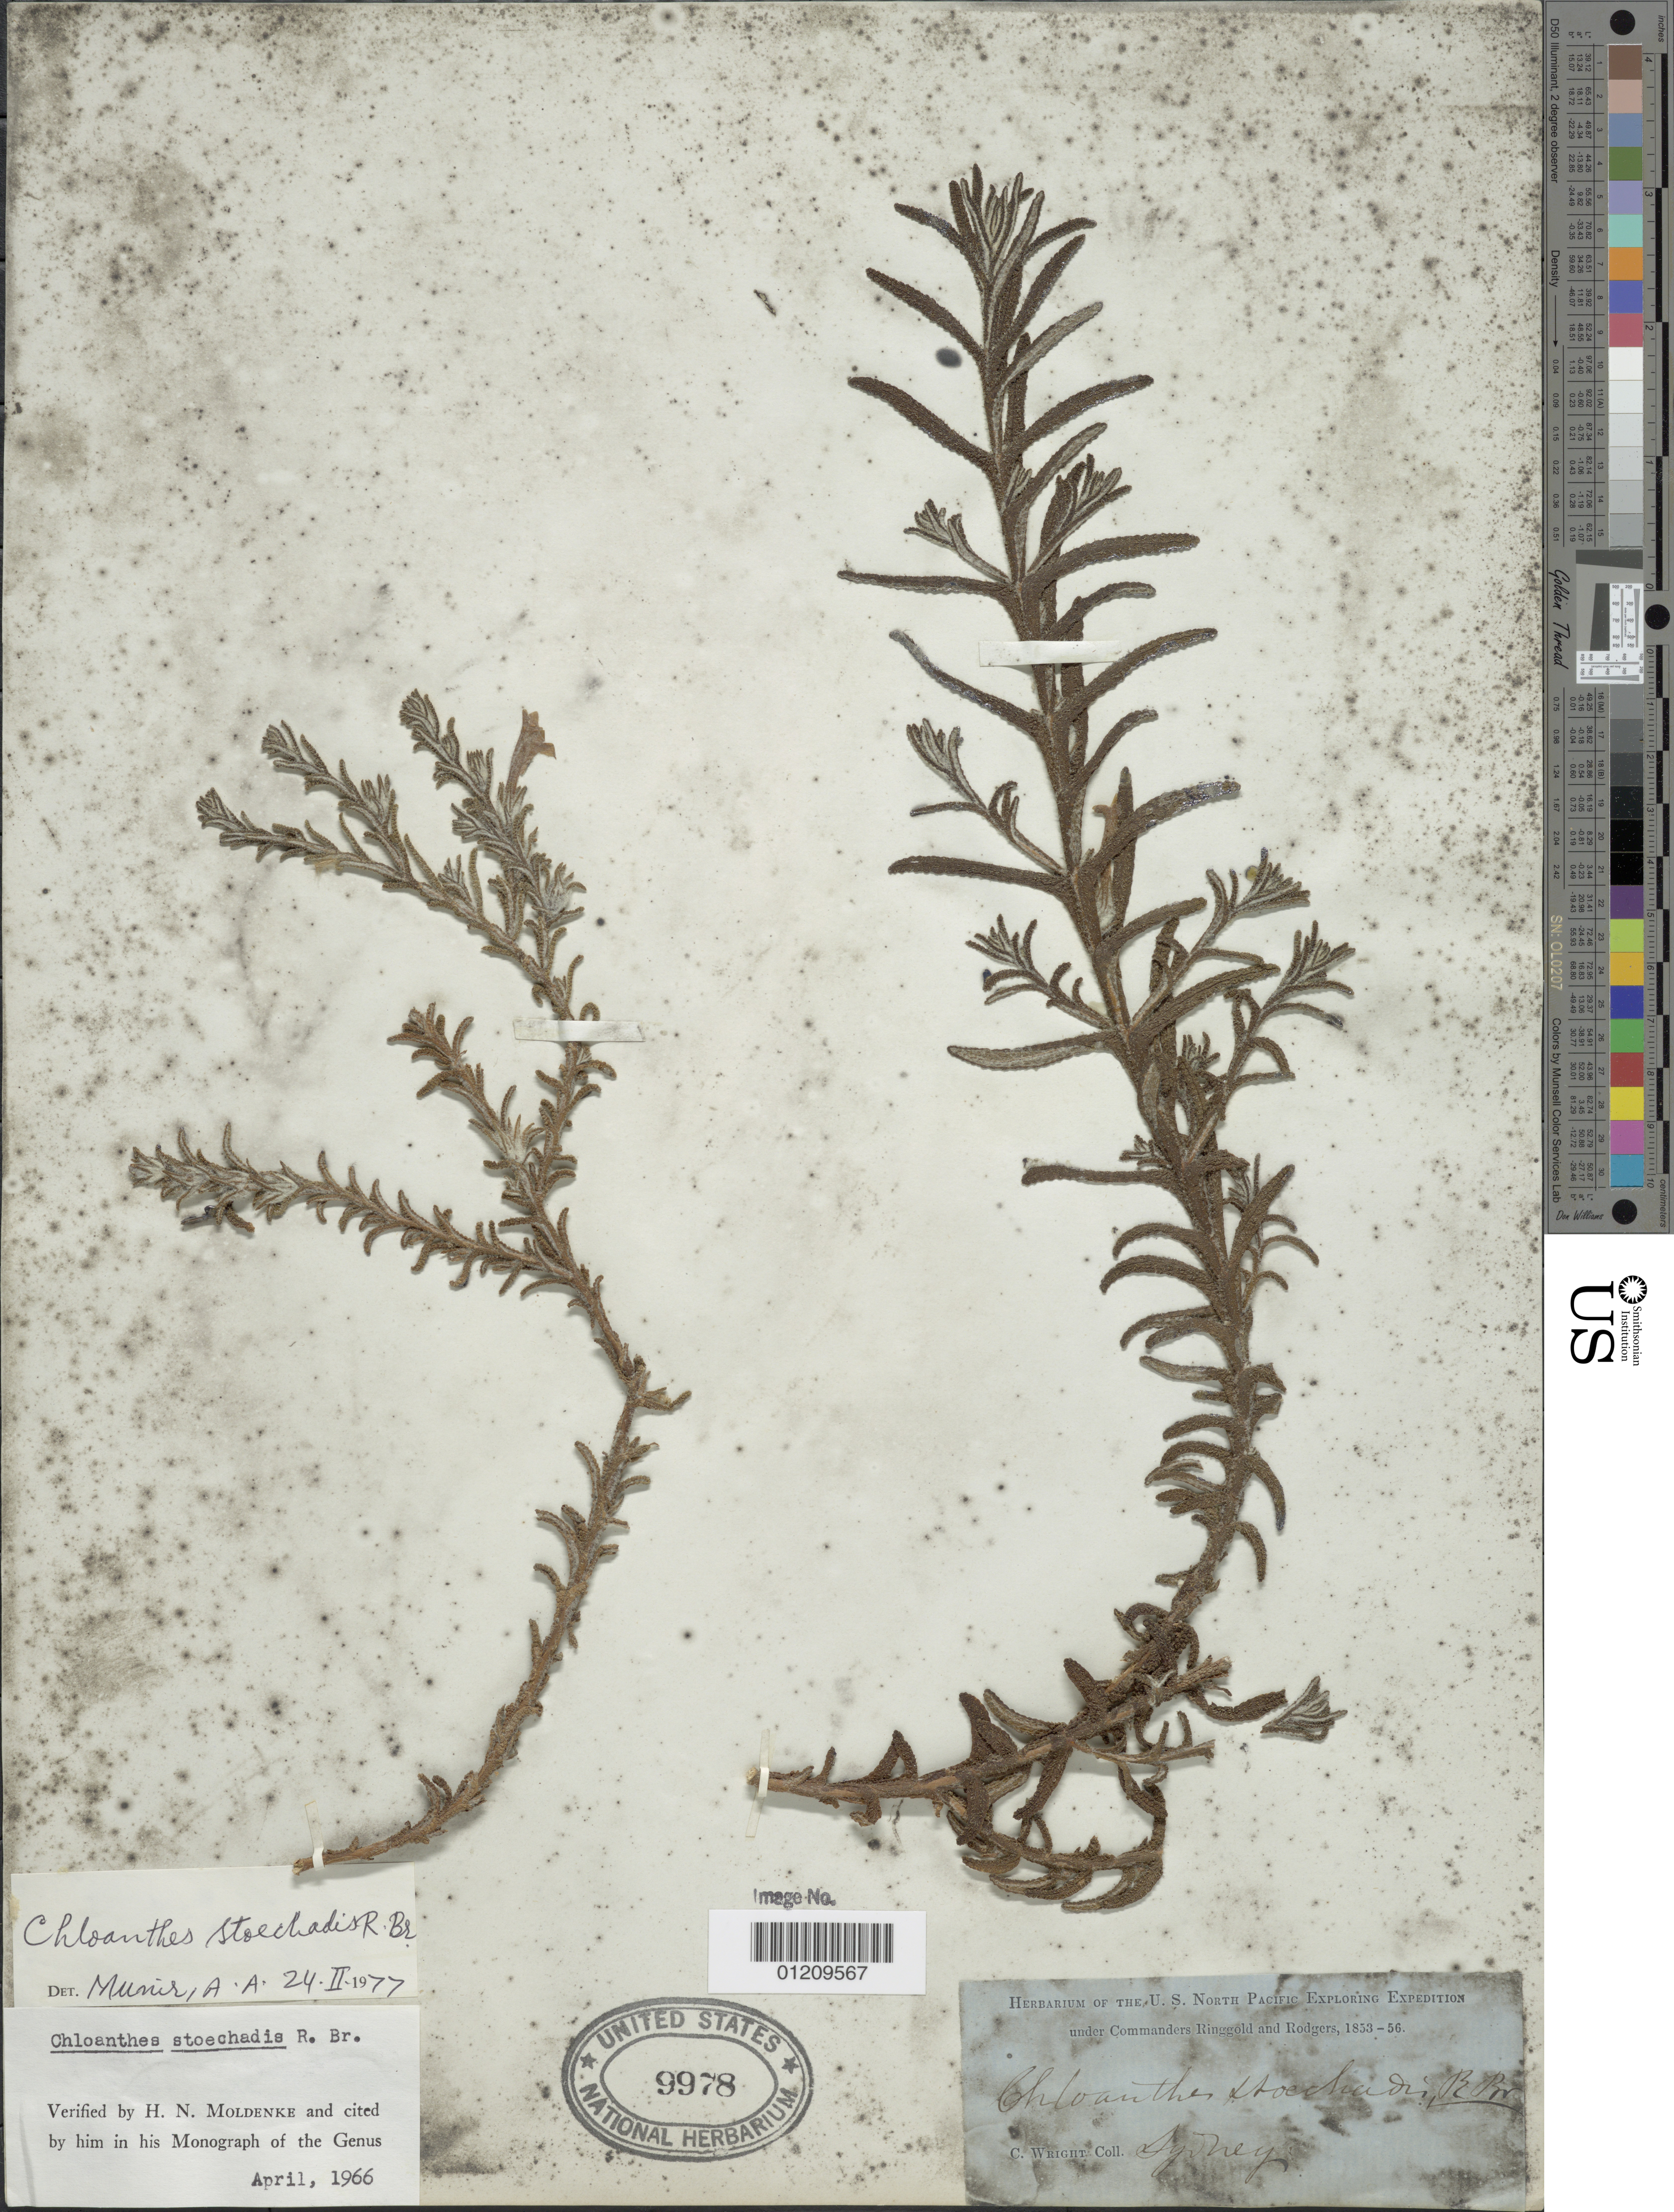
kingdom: Plantae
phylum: Tracheophyta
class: Magnoliopsida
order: Lamiales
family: Lamiaceae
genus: Chloanthes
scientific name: Chloanthes stoechadis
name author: R. Br.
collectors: C. Wright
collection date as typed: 1853 to -- -- 1856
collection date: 1853/1856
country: Australia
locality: Sydney.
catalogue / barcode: US 9978